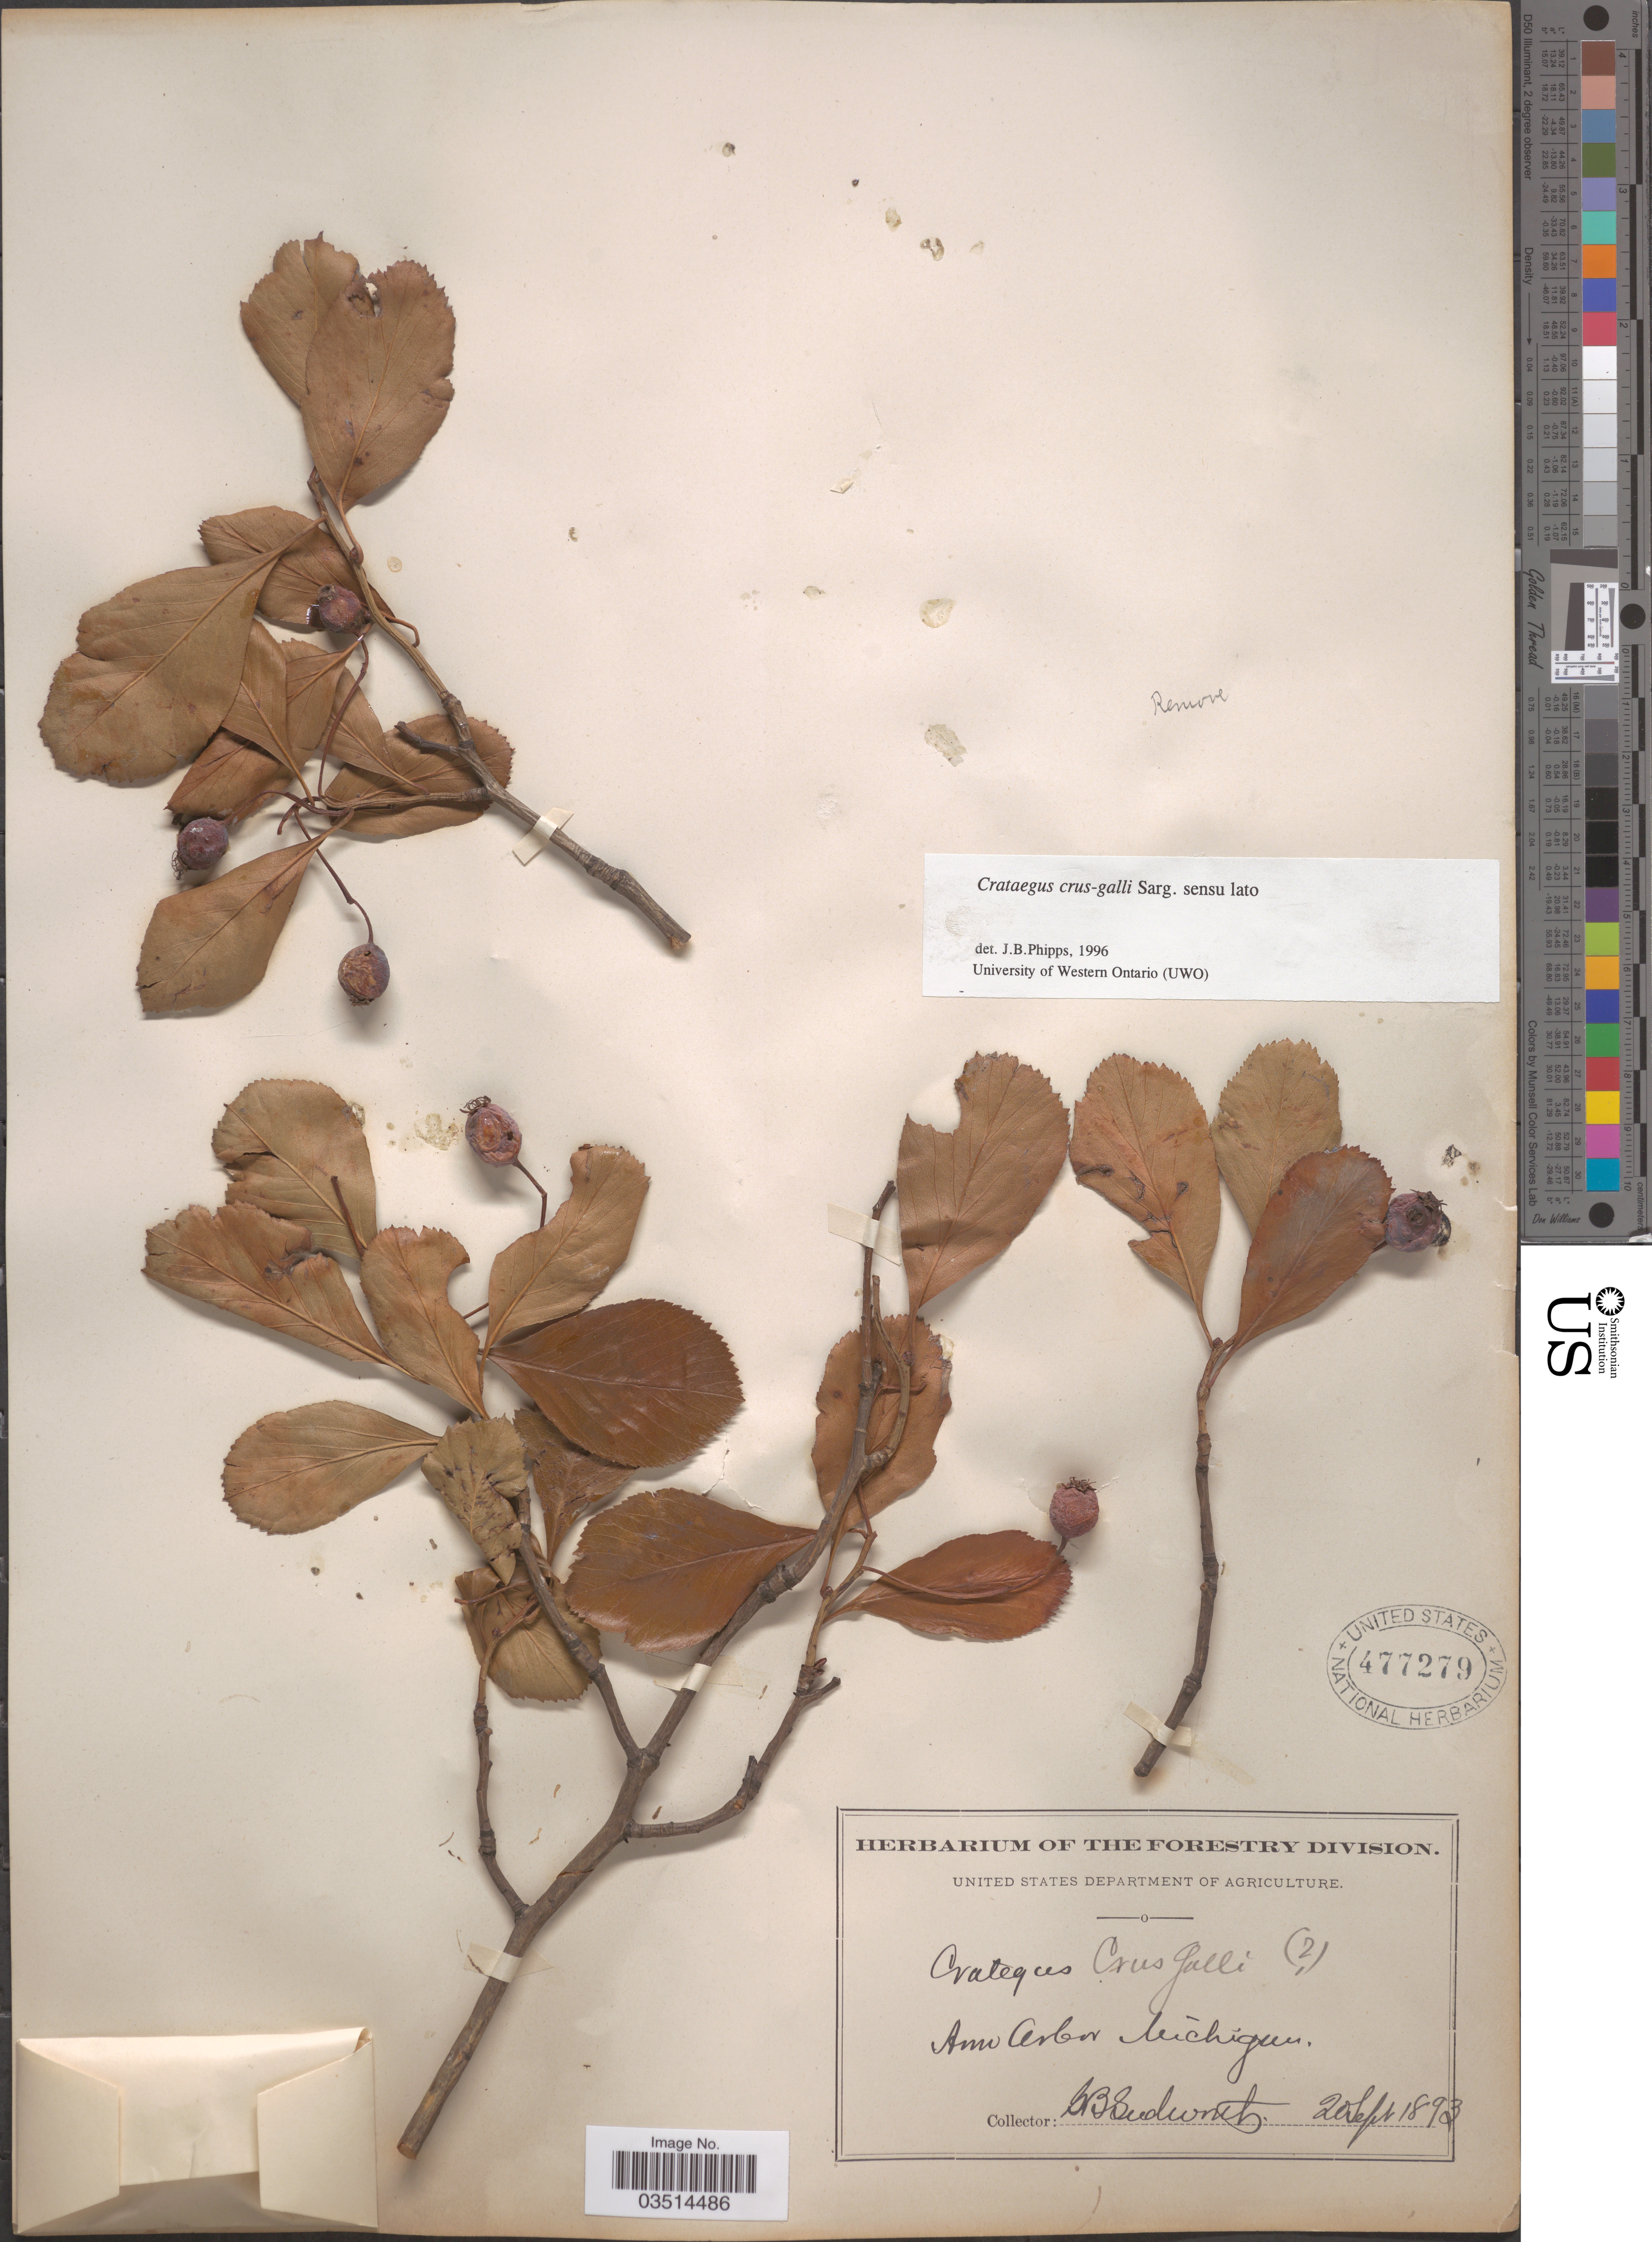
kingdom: Plantae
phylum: Tracheophyta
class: Magnoliopsida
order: Rosales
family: Rosaceae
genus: Crataegus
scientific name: Crataegus crus-galli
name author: L.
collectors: G. B. Sudworth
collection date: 1893-09-20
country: United States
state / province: Michigan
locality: Ann Arbor.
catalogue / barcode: US 477279